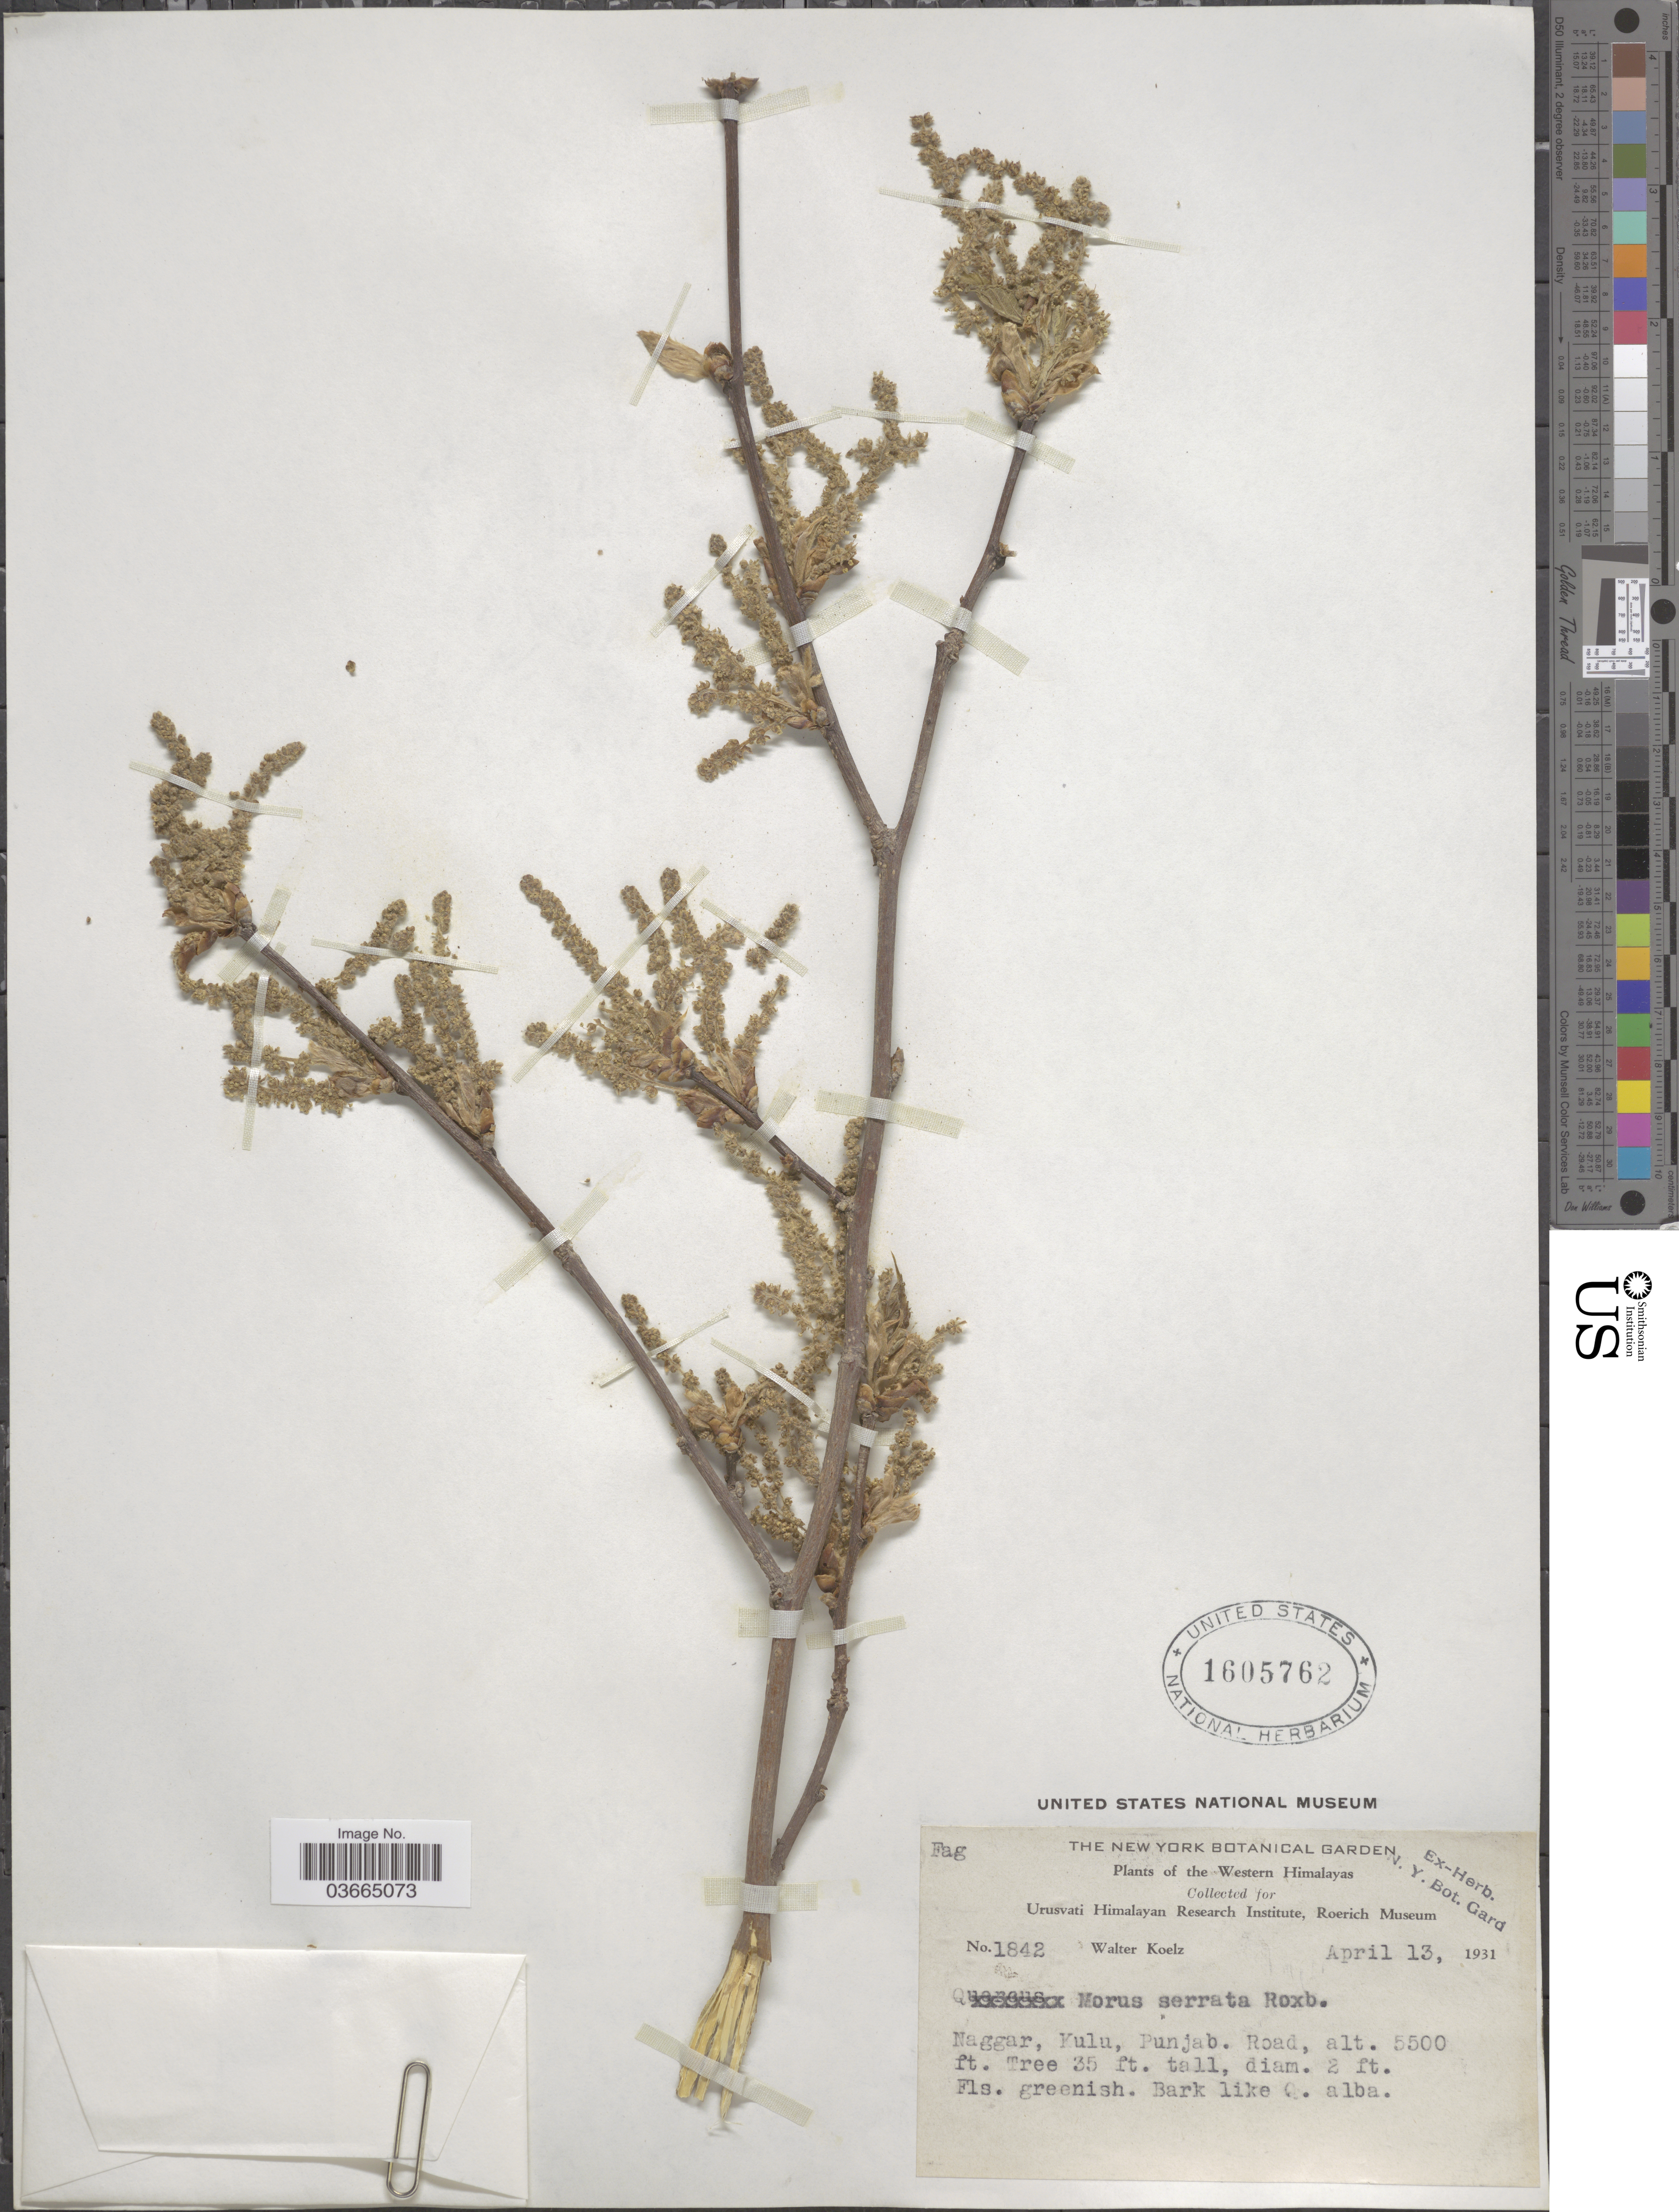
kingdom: Plantae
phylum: Tracheophyta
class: Magnoliopsida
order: Rosales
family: Moraceae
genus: Morus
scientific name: Morus serrata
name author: Roxb.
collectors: W. N. Koelz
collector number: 1842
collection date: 1931-04-13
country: India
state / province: Punjab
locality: Western Himalayas. Naggar, Kulu.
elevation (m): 1676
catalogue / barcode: US 1605762